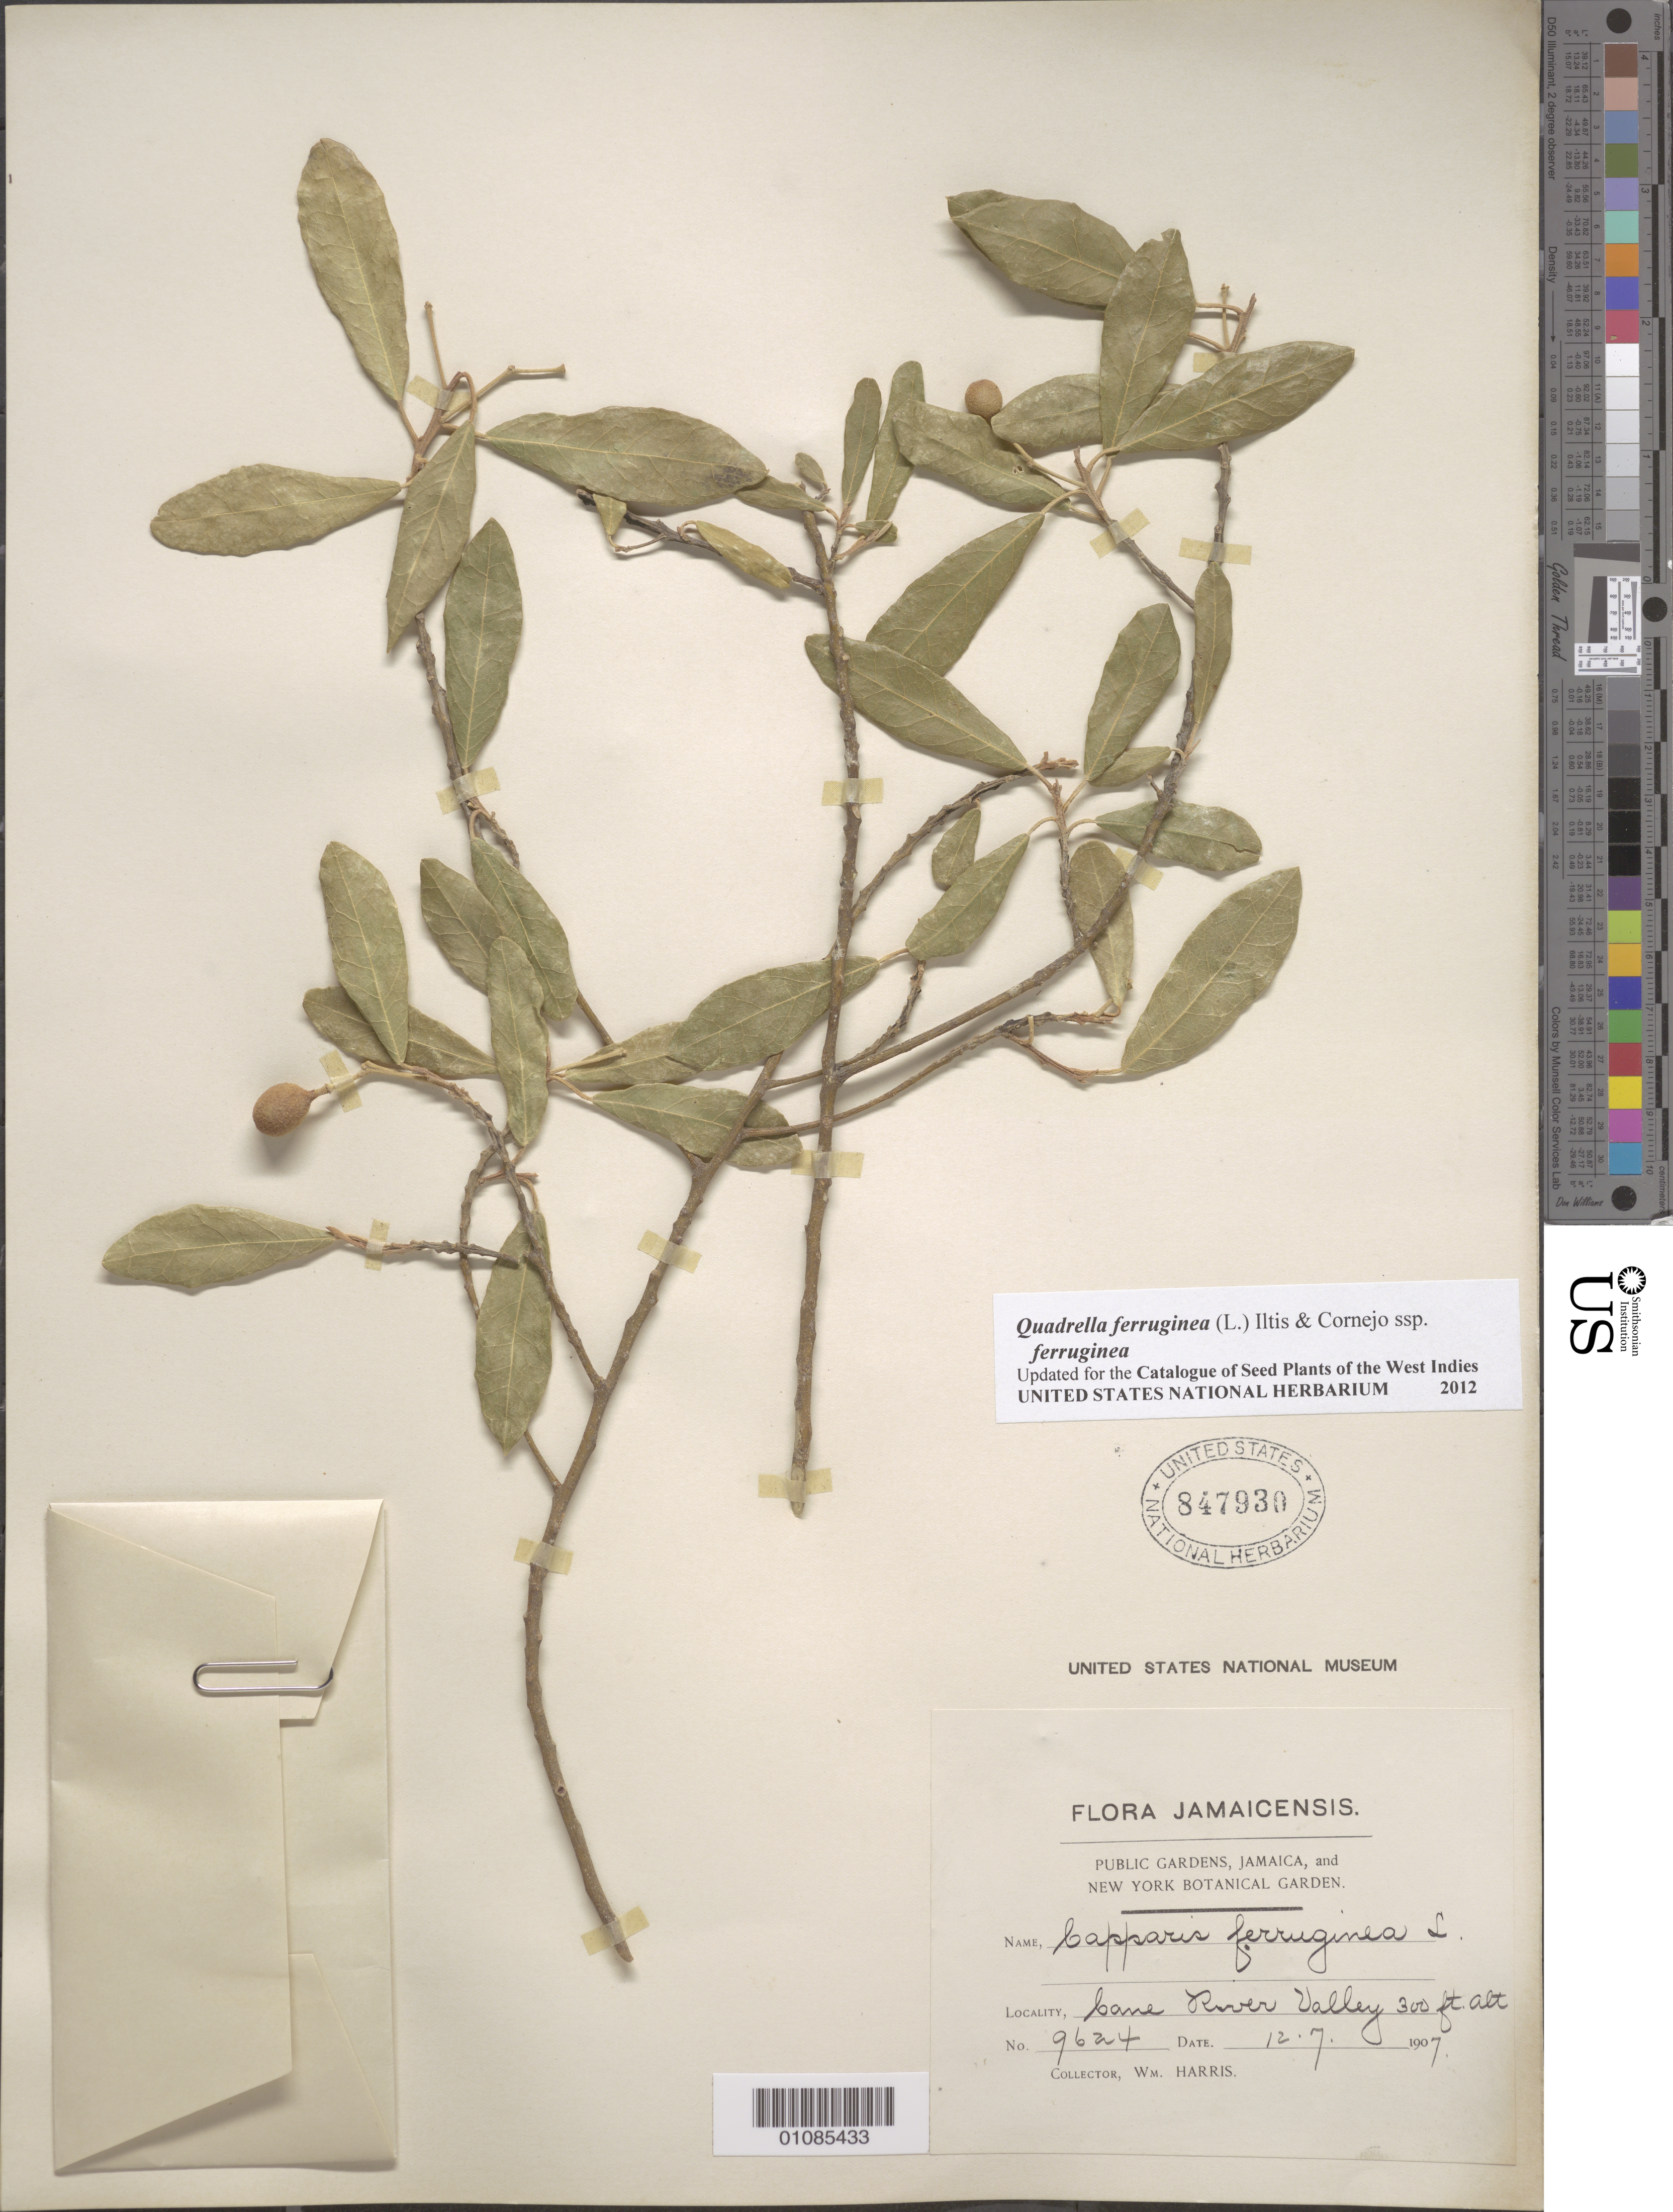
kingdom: Plantae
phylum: Tracheophyta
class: Magnoliopsida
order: Brassicales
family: Capparaceae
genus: Quadrella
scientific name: Quadrella ferruginea subsp. ferruginea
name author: (L.) Cornejo & Iltis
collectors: W. Harris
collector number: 9624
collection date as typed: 12 Jul 1907 to 07 Dec 1907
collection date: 1907-07-12/1907-12-07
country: Jamaica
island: Jamaica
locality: Cane River Valley.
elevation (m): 91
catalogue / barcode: US 847930